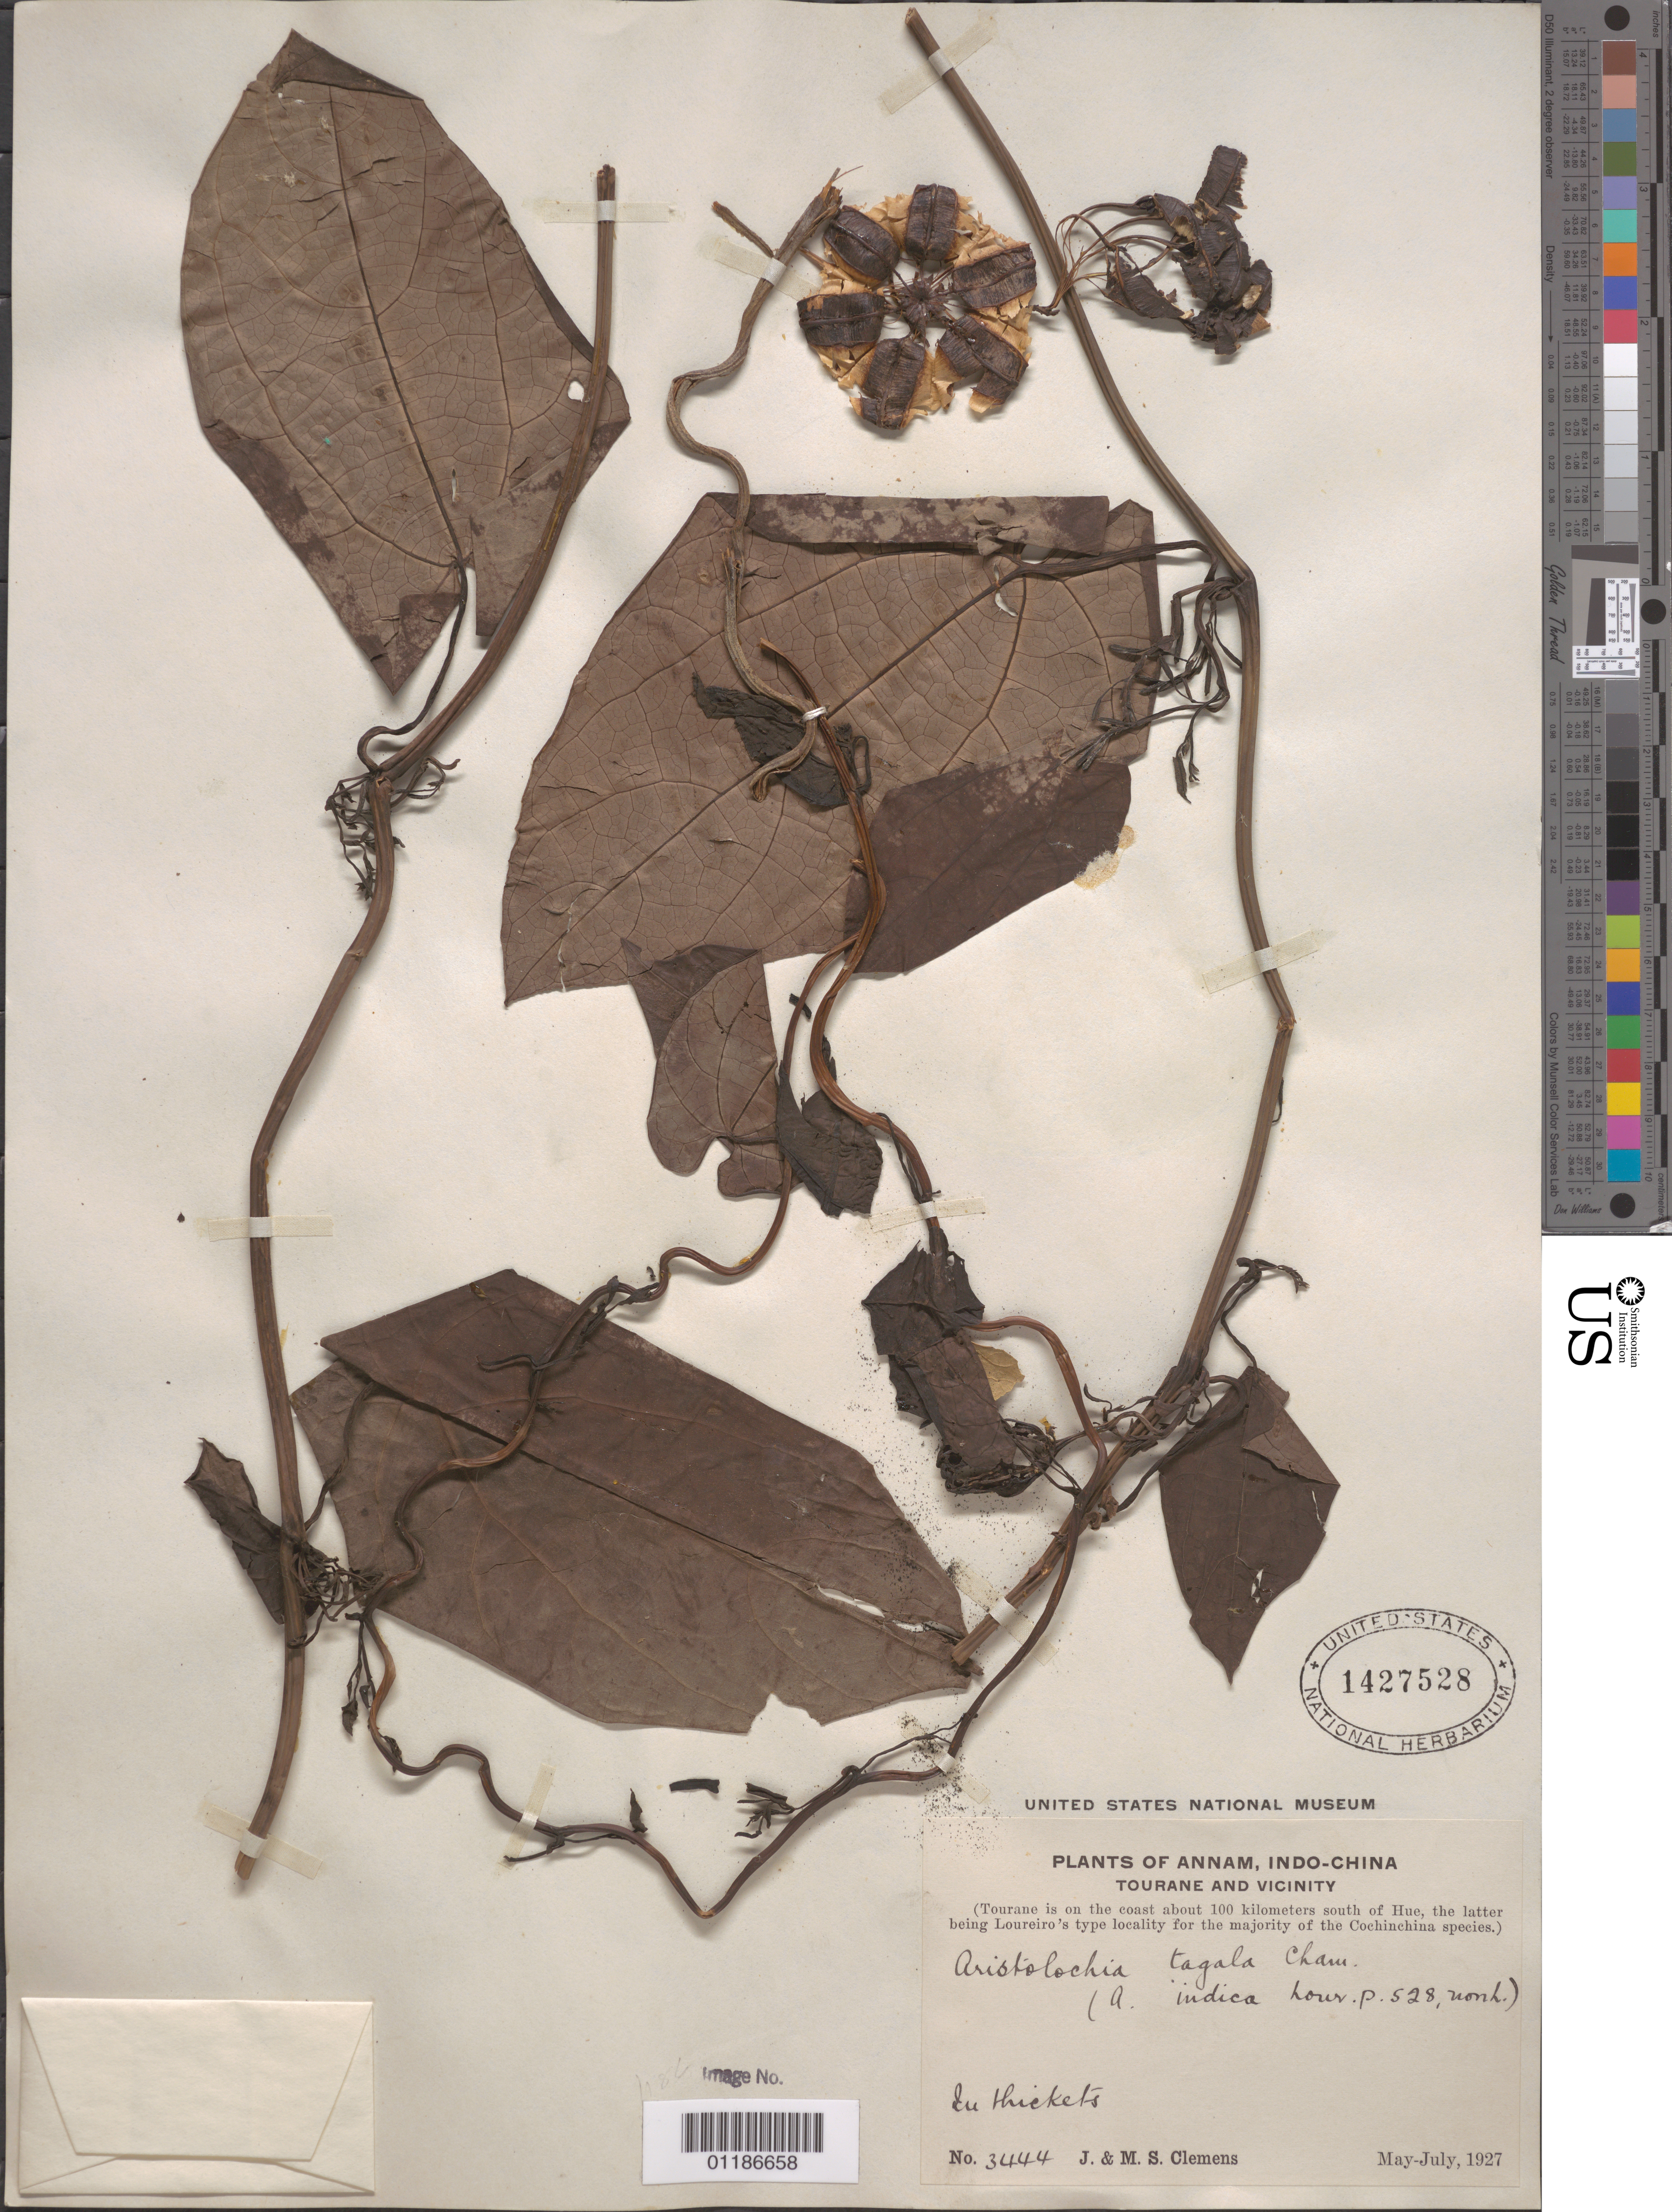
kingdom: Plantae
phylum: Tracheophyta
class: Magnoliopsida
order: Piperales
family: Aristolochiaceae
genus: Aristolochia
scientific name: Aristolochia tagala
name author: Cham.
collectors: M. S. Clemens & J. Clemens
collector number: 3444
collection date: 1927-05/1927-07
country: Vietnam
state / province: Da Nang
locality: Tourane and vicinity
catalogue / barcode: US 1427528